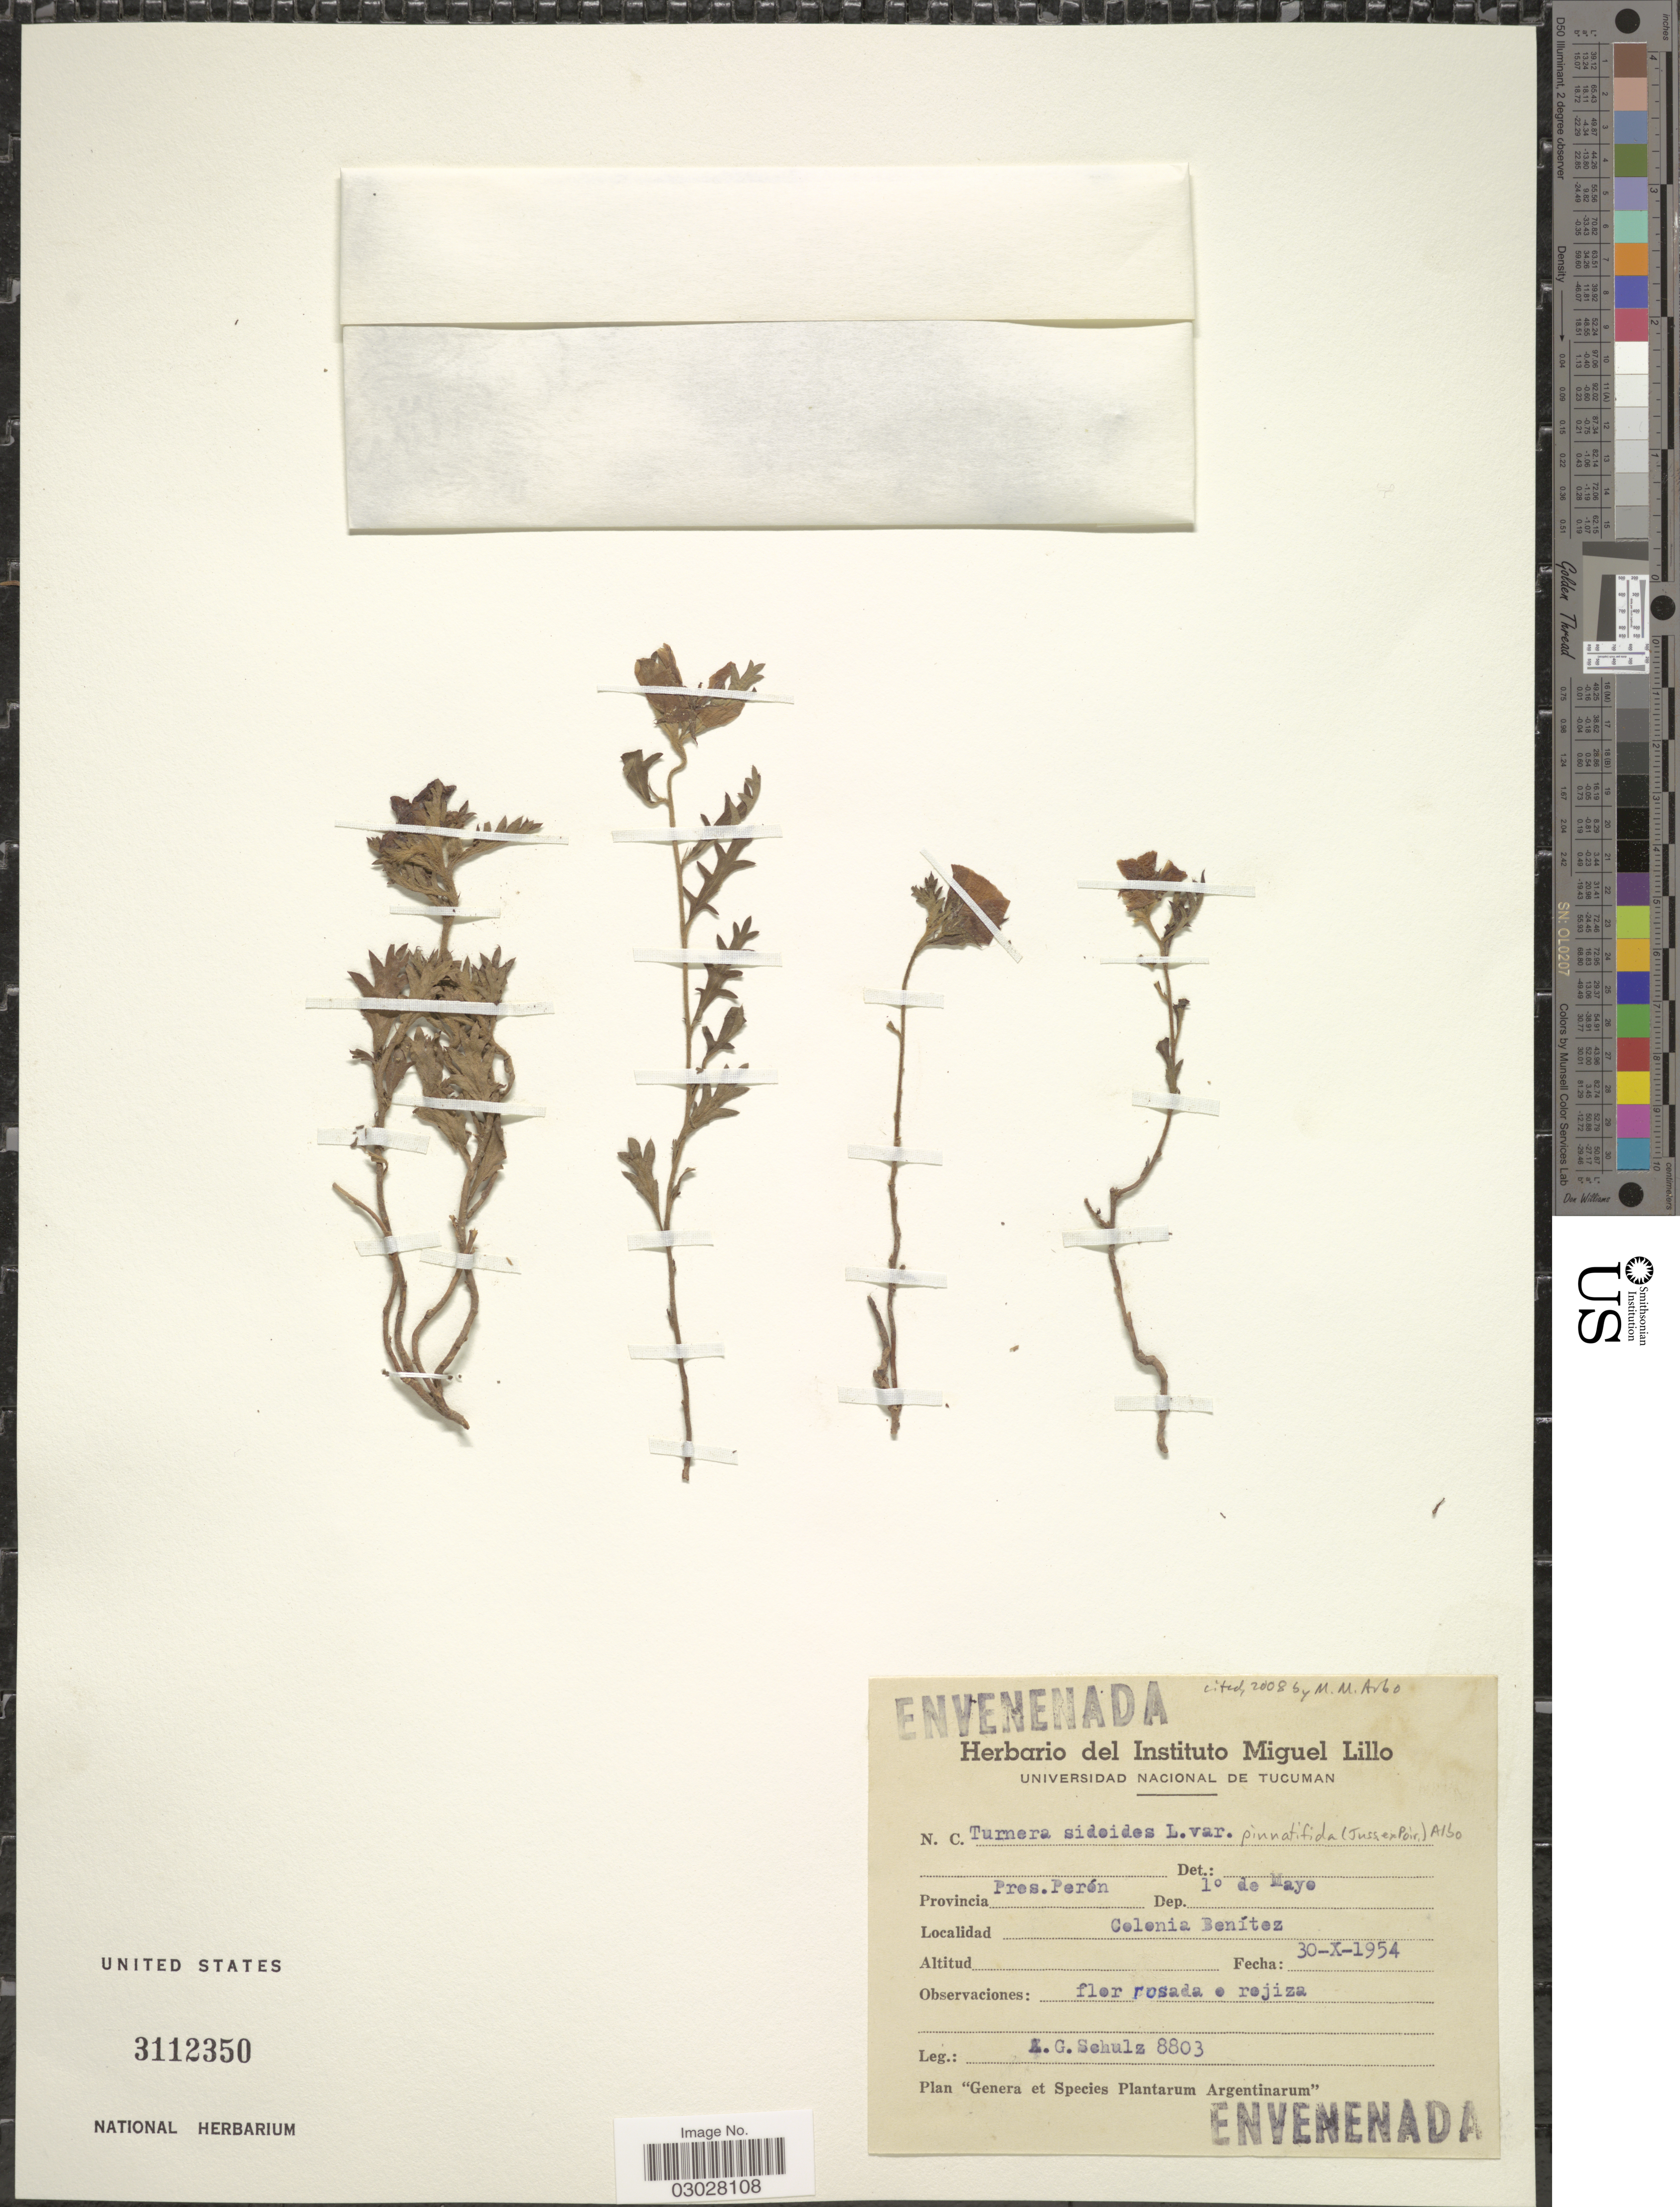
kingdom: Plantae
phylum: Tracheophyta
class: Magnoliopsida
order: Malpighiales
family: Turneraceae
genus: Turnera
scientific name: Turnera sidoides subsp. pinnatifida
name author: (Juss. ex Poir.) Arbo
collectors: A. G. Schulz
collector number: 8803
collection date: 1954-10-30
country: Argentina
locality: Pres. Perón. Colonia Benítez.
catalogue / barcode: US 3112350